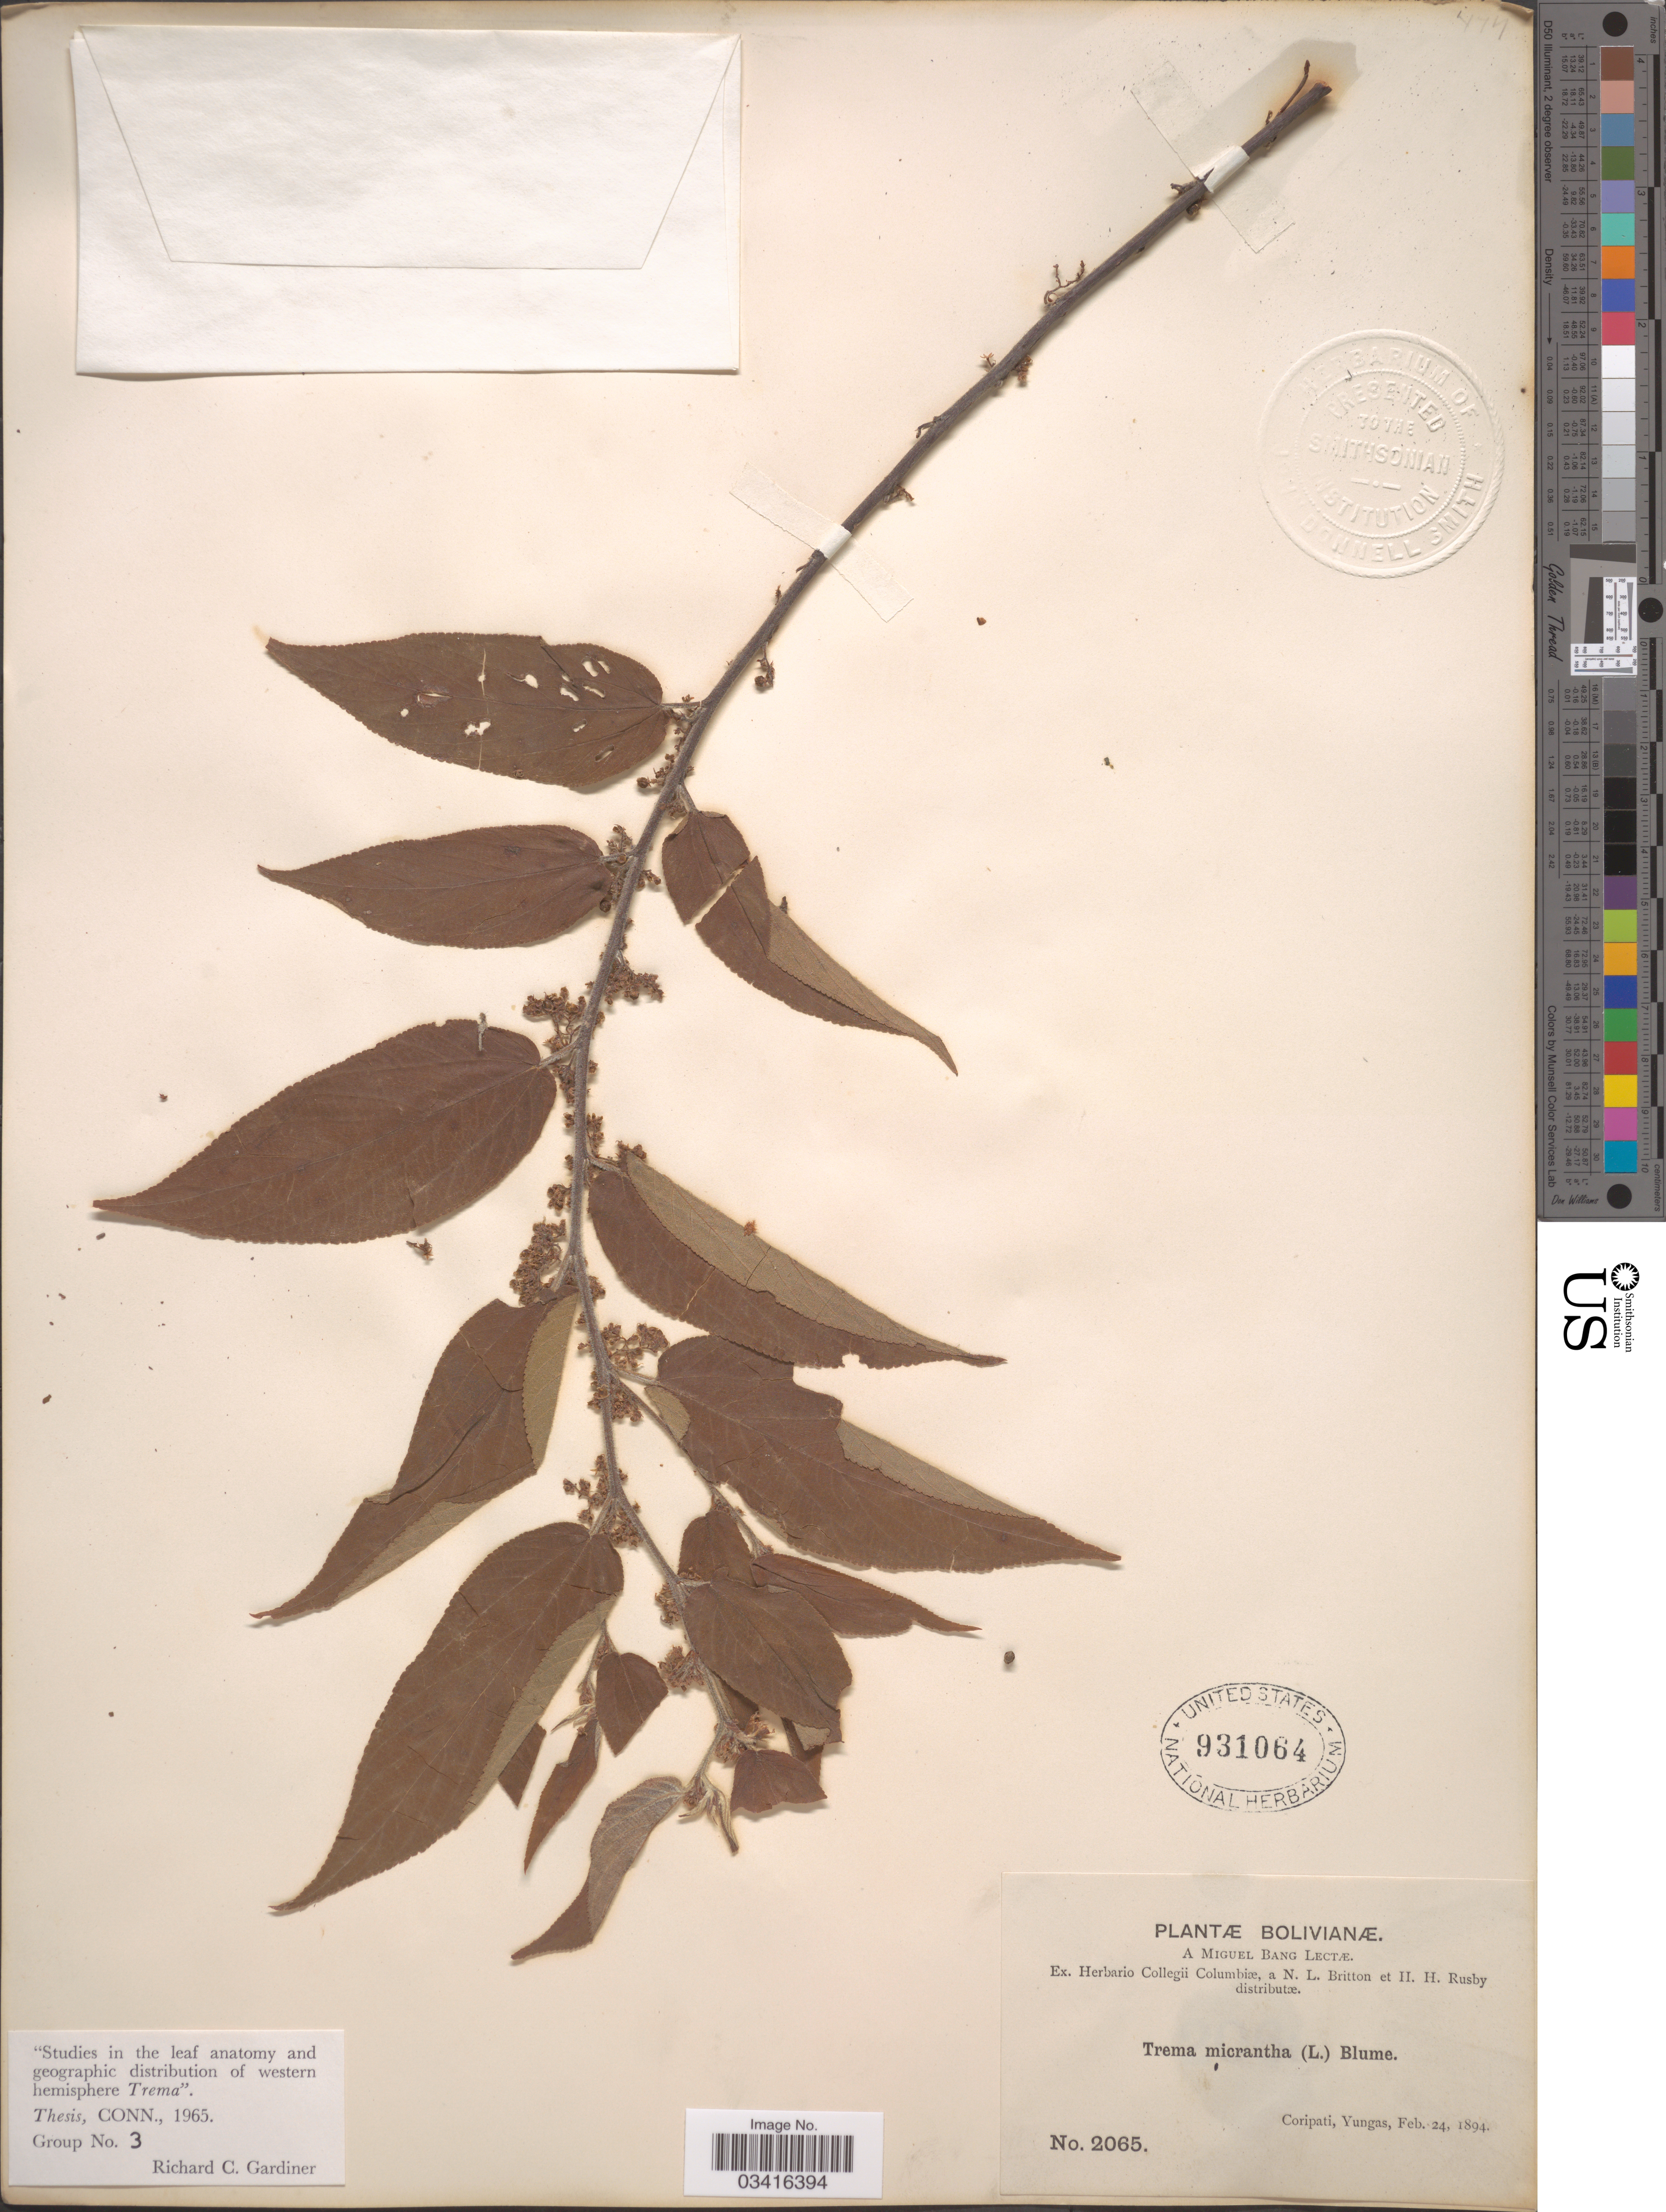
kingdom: Plantae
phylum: Tracheophyta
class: Magnoliopsida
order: Rosales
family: Cannabaceae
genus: Trema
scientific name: Trema micranthum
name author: (L.) Blume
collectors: M. Bang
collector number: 2065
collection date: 1894-02-24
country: Bolivia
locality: Coripati, Yungas.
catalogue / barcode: US 931064